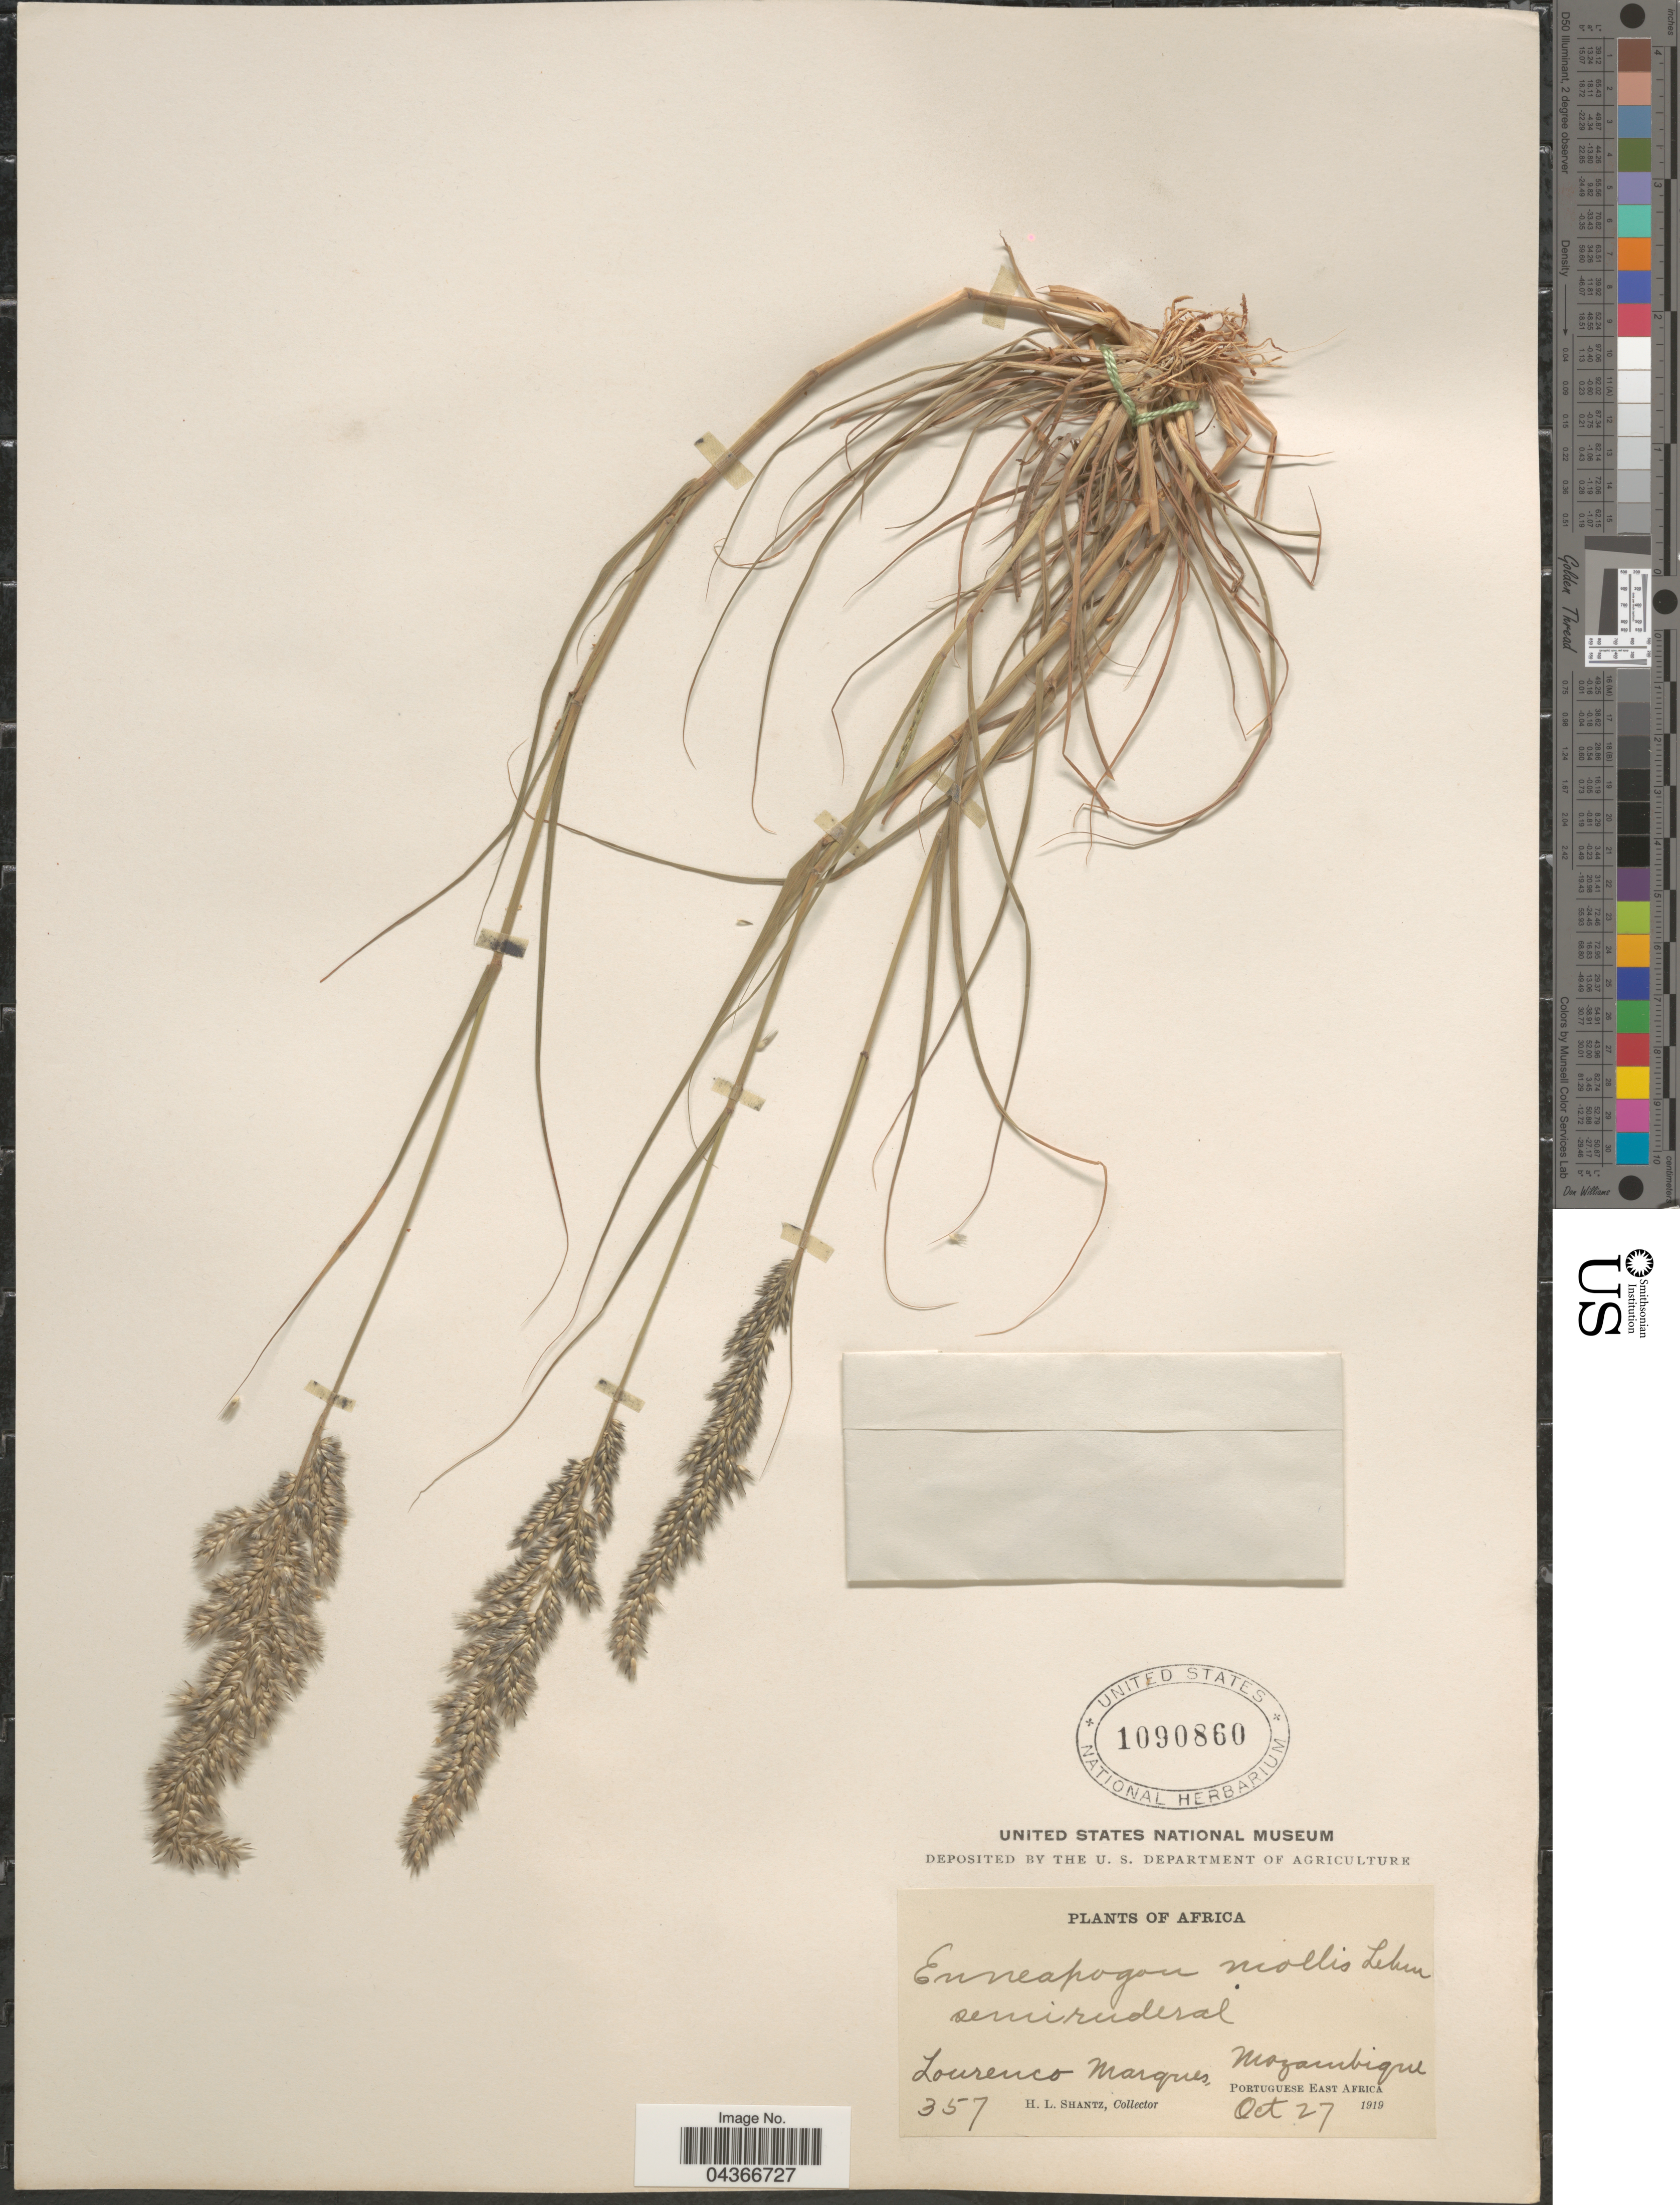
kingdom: Plantae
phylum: Tracheophyta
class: Liliopsida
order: Poales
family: Poaceae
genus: Enneapogon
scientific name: Enneapogon cenchroides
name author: (Licht. ex Roem. & Schult.) C.E. Hubb.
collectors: H. Shantz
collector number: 357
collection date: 1919-10-27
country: Mozambique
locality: Lourenco Marques, Portuguese East Africa.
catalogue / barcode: US 1090860